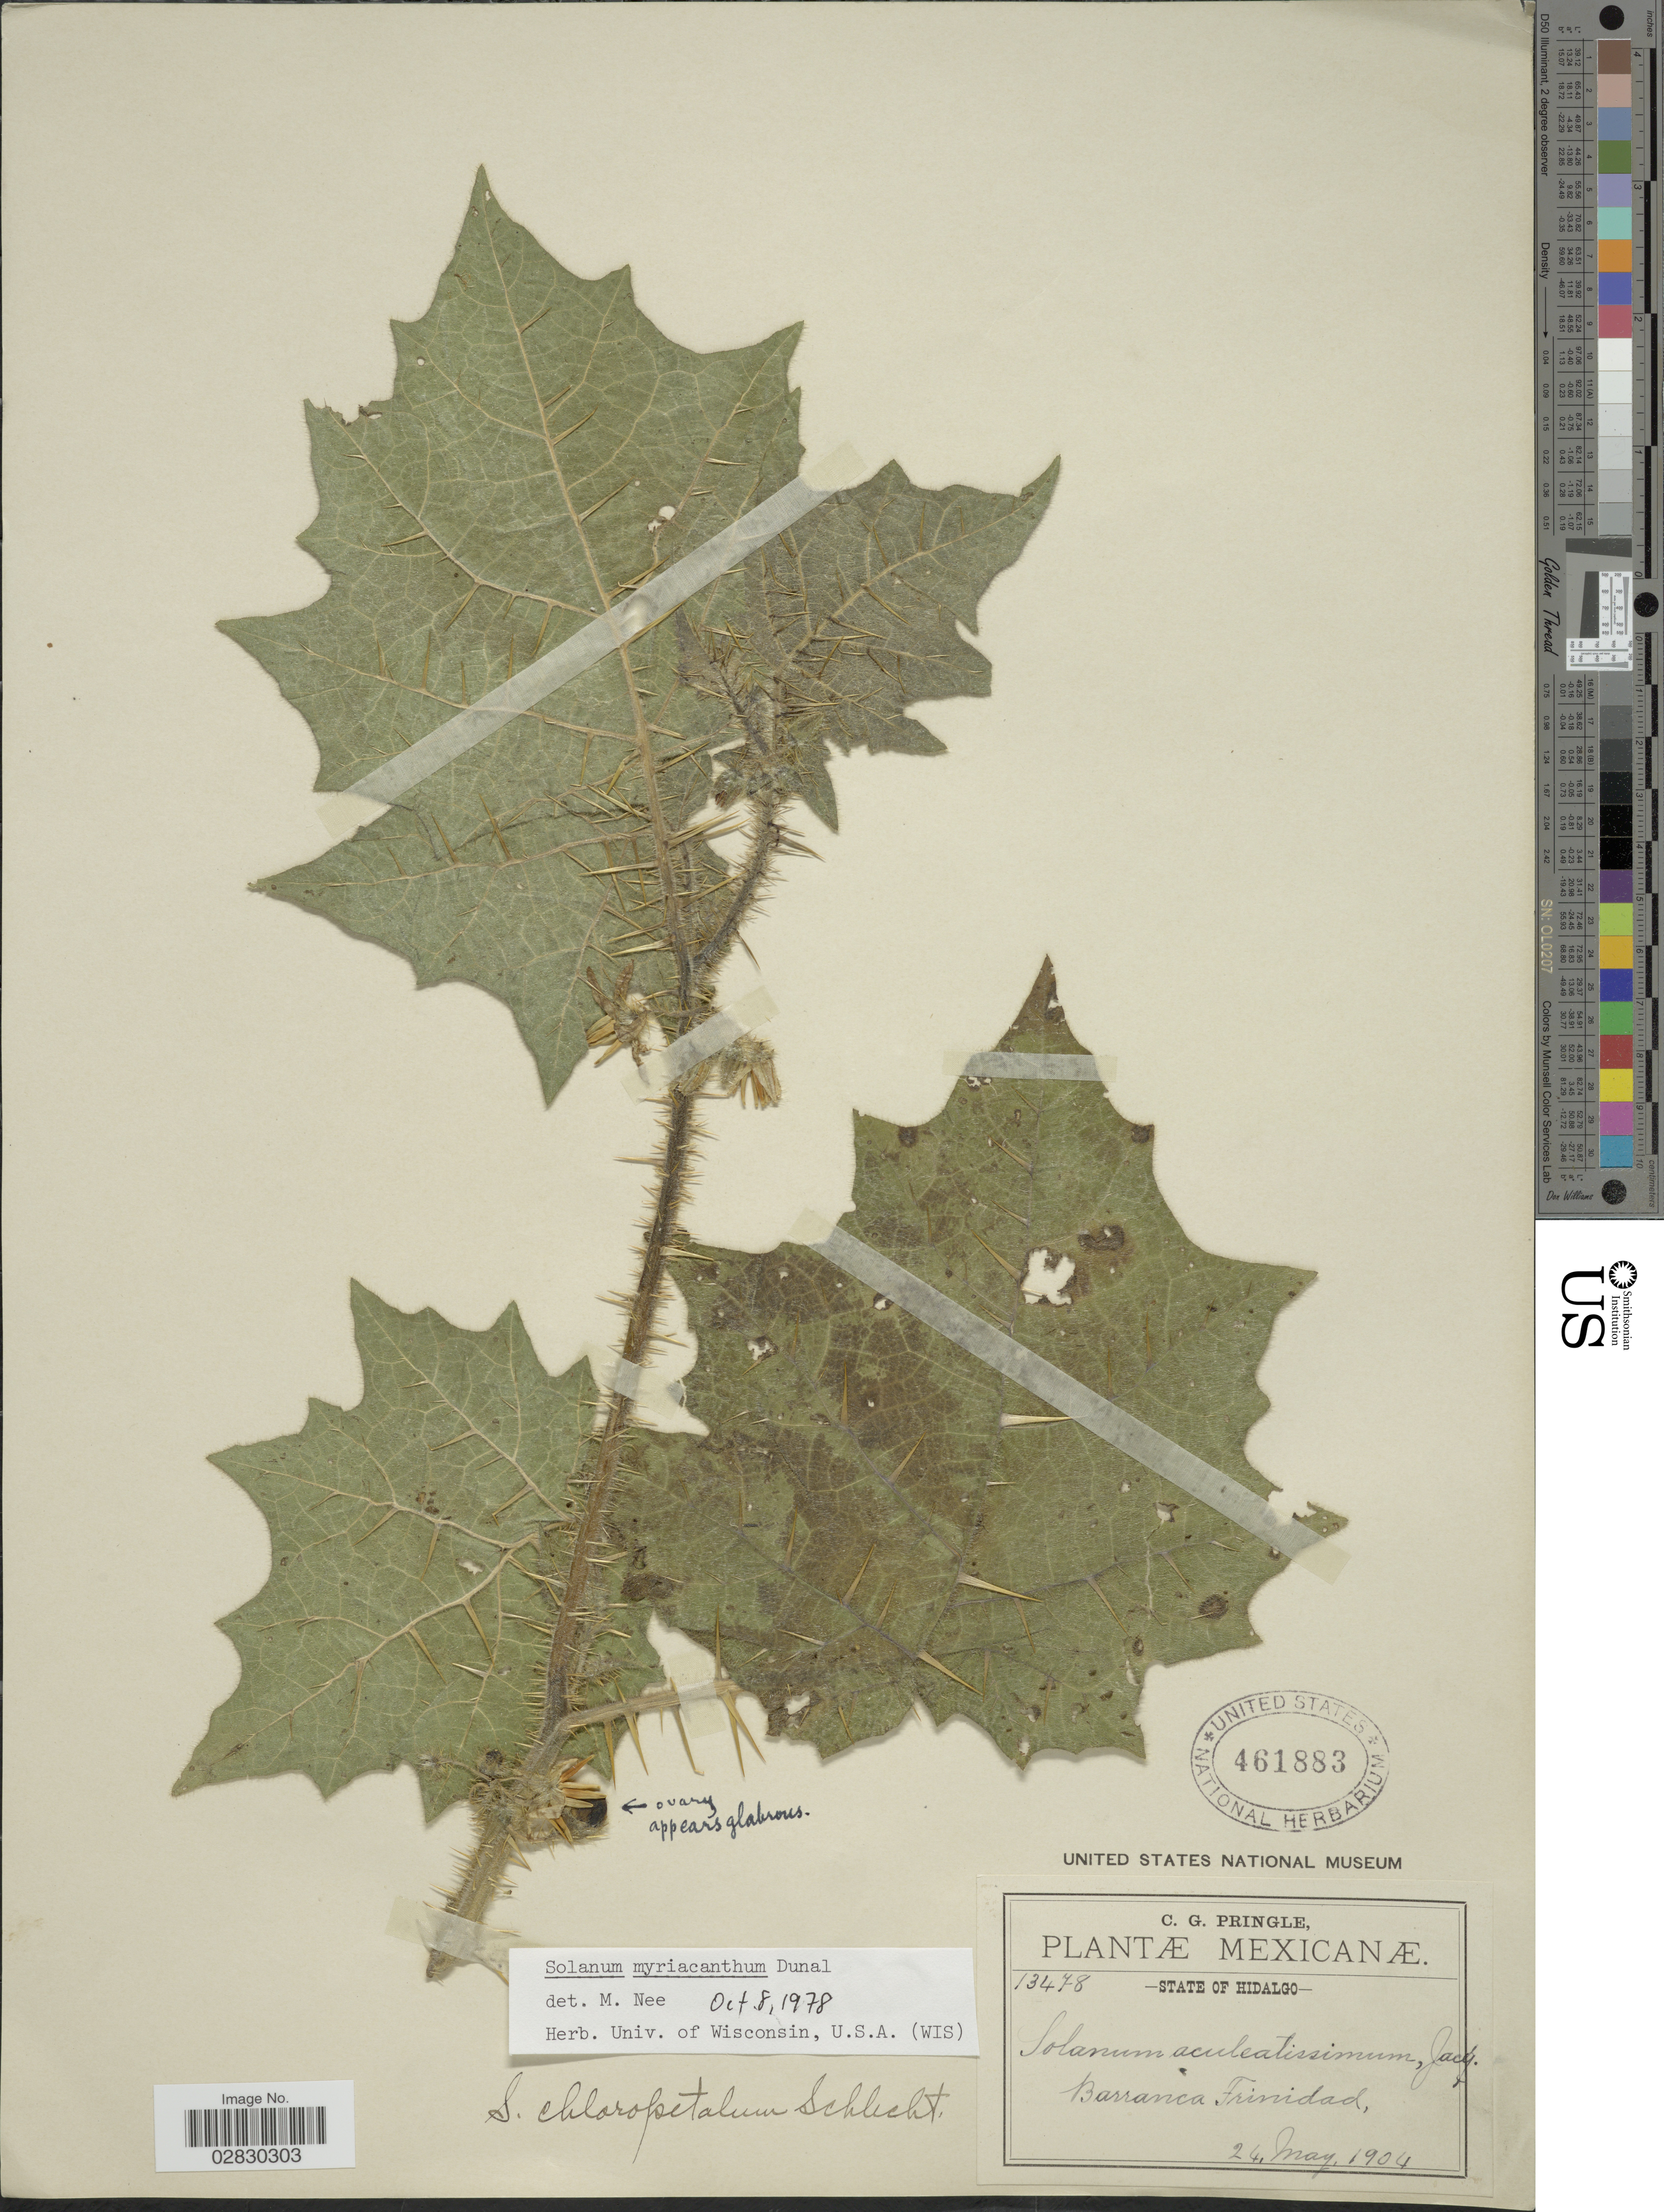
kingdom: Plantae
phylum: Tracheophyta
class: Magnoliopsida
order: Solanales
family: Solanaceae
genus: Solanum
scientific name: Solanum myriacanthum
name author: Dunal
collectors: C. G. Pringle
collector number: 13478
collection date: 1904-05-24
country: Mexico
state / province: Hidalgo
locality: Barranca Trinidad.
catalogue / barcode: US 461883